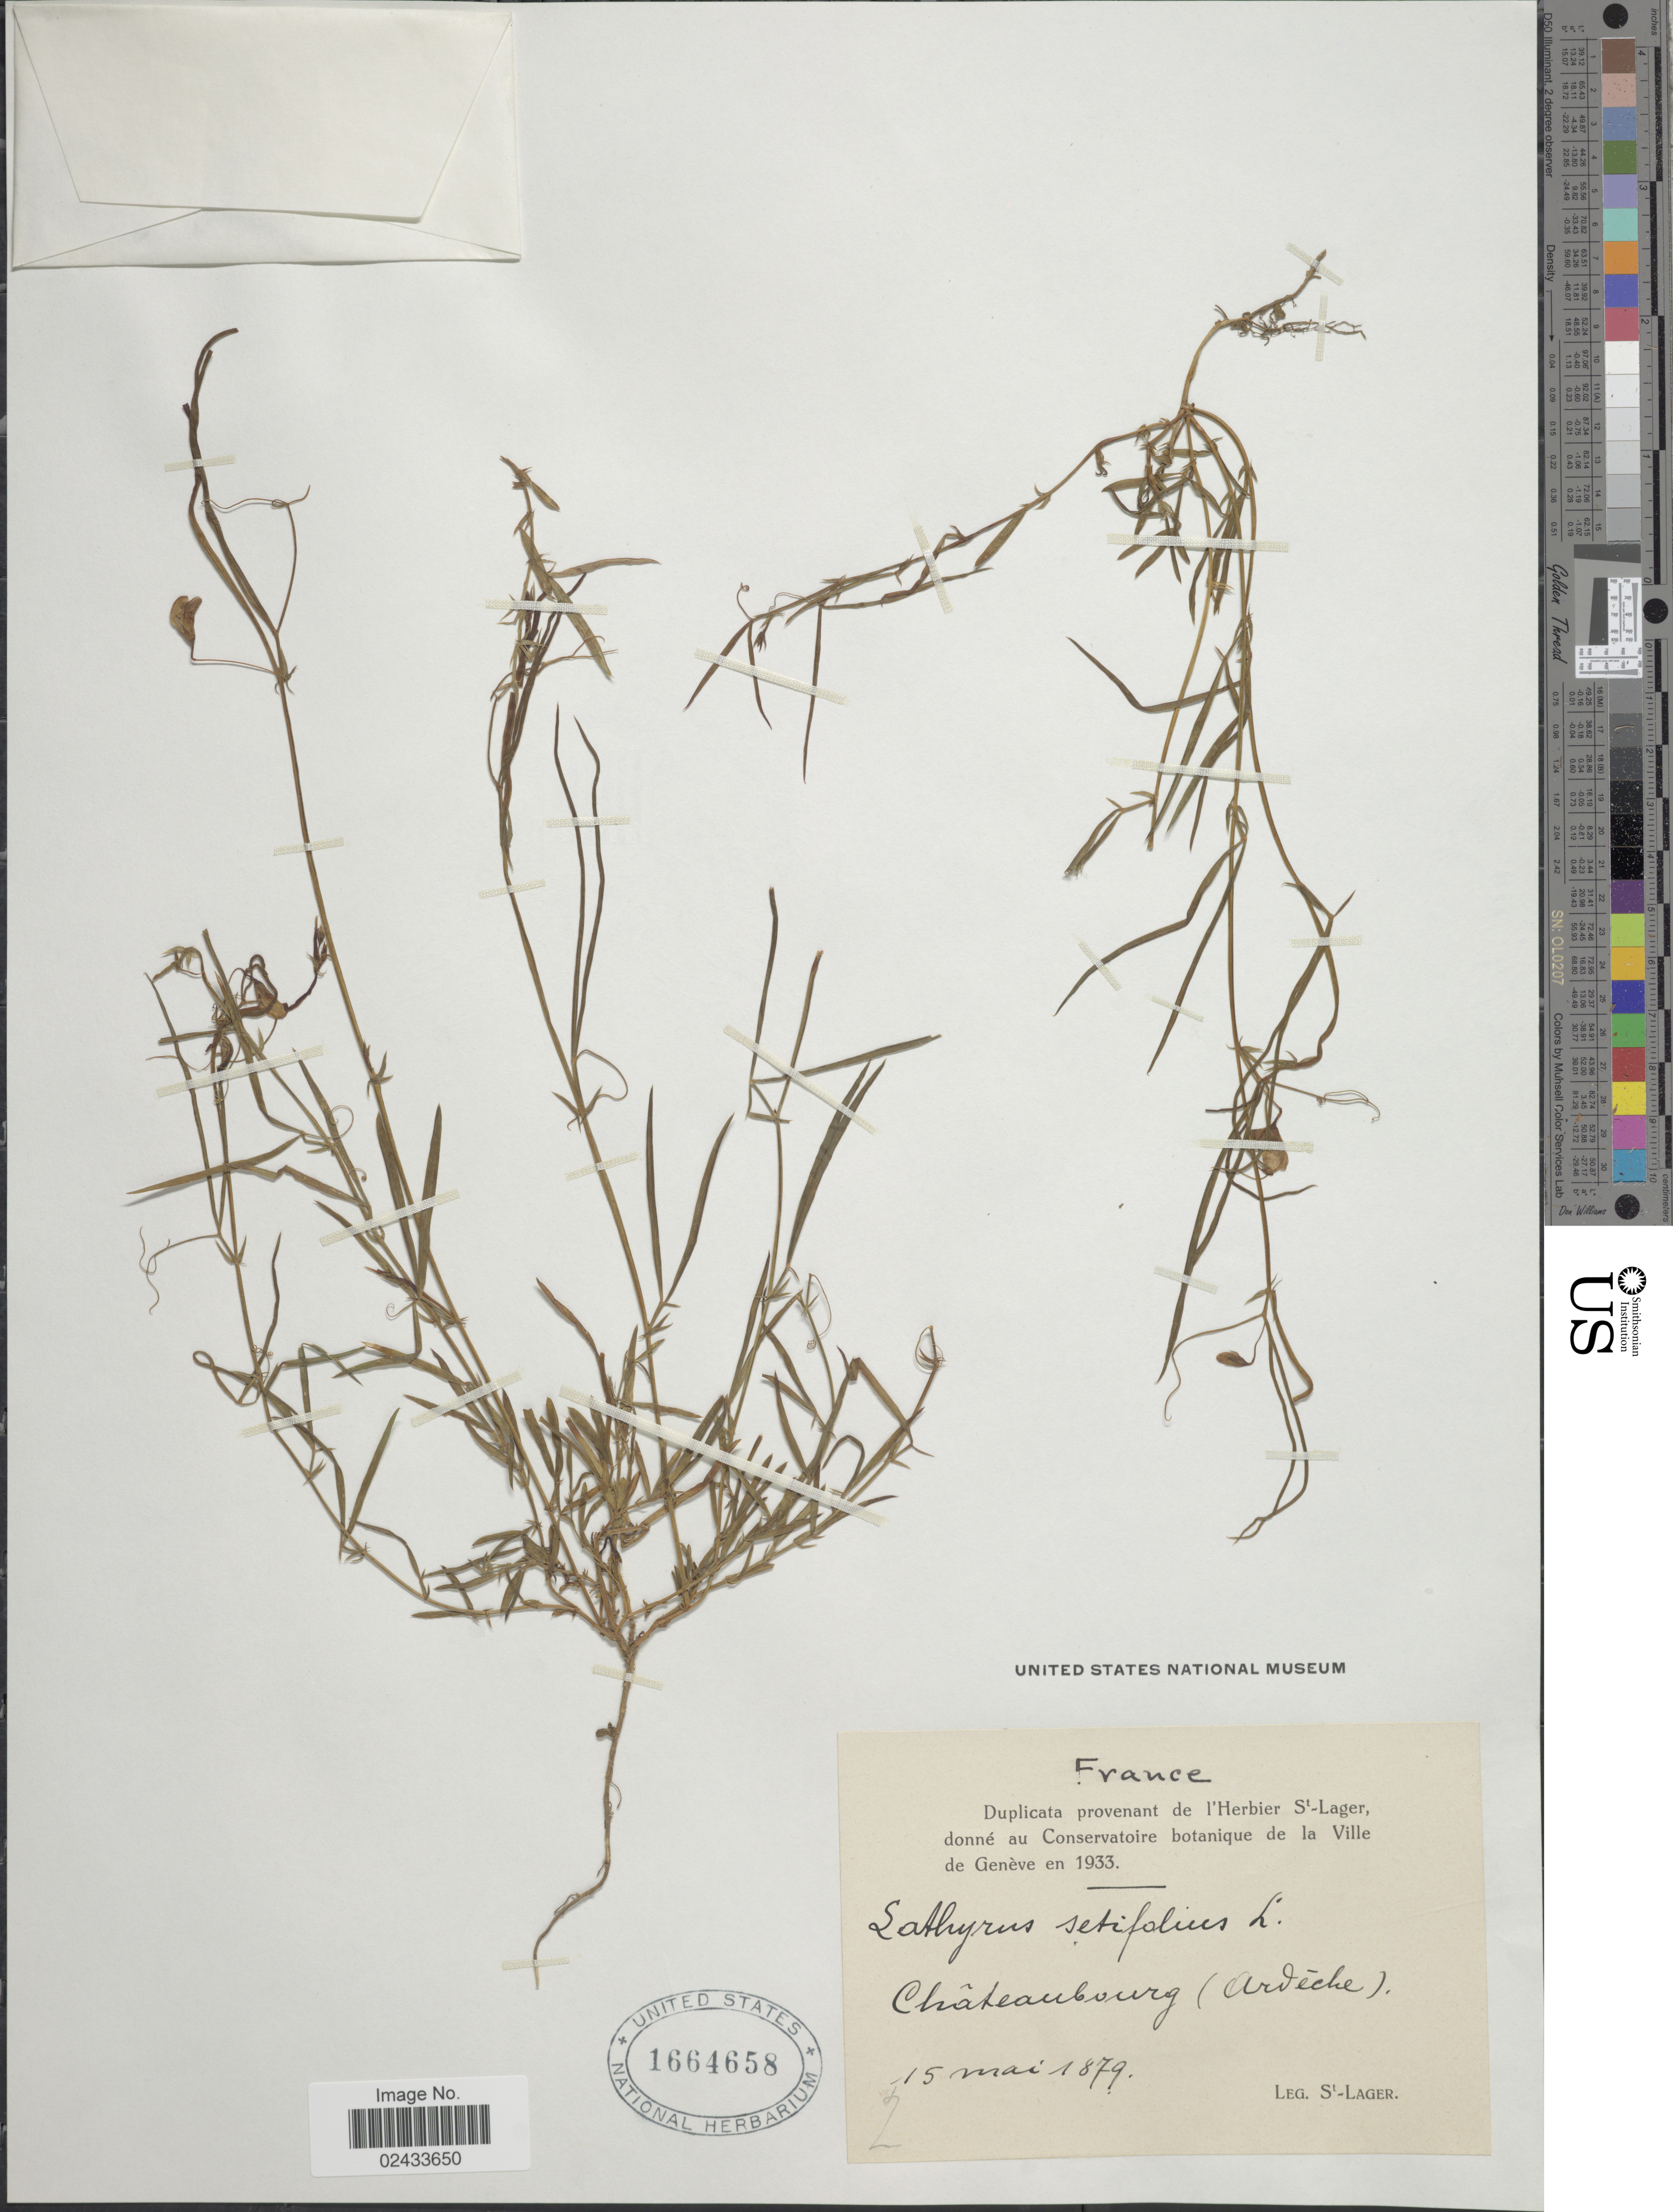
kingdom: Plantae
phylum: Tracheophyta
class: Magnoliopsida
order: Fabales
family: Fabaceae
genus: Lathyrus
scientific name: Lathyrus setifolius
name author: L.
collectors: -. St. Lager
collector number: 2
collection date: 1879-05-15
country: France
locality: Chateaubourg (Arveche) [interpreted]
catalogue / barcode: US 1664658